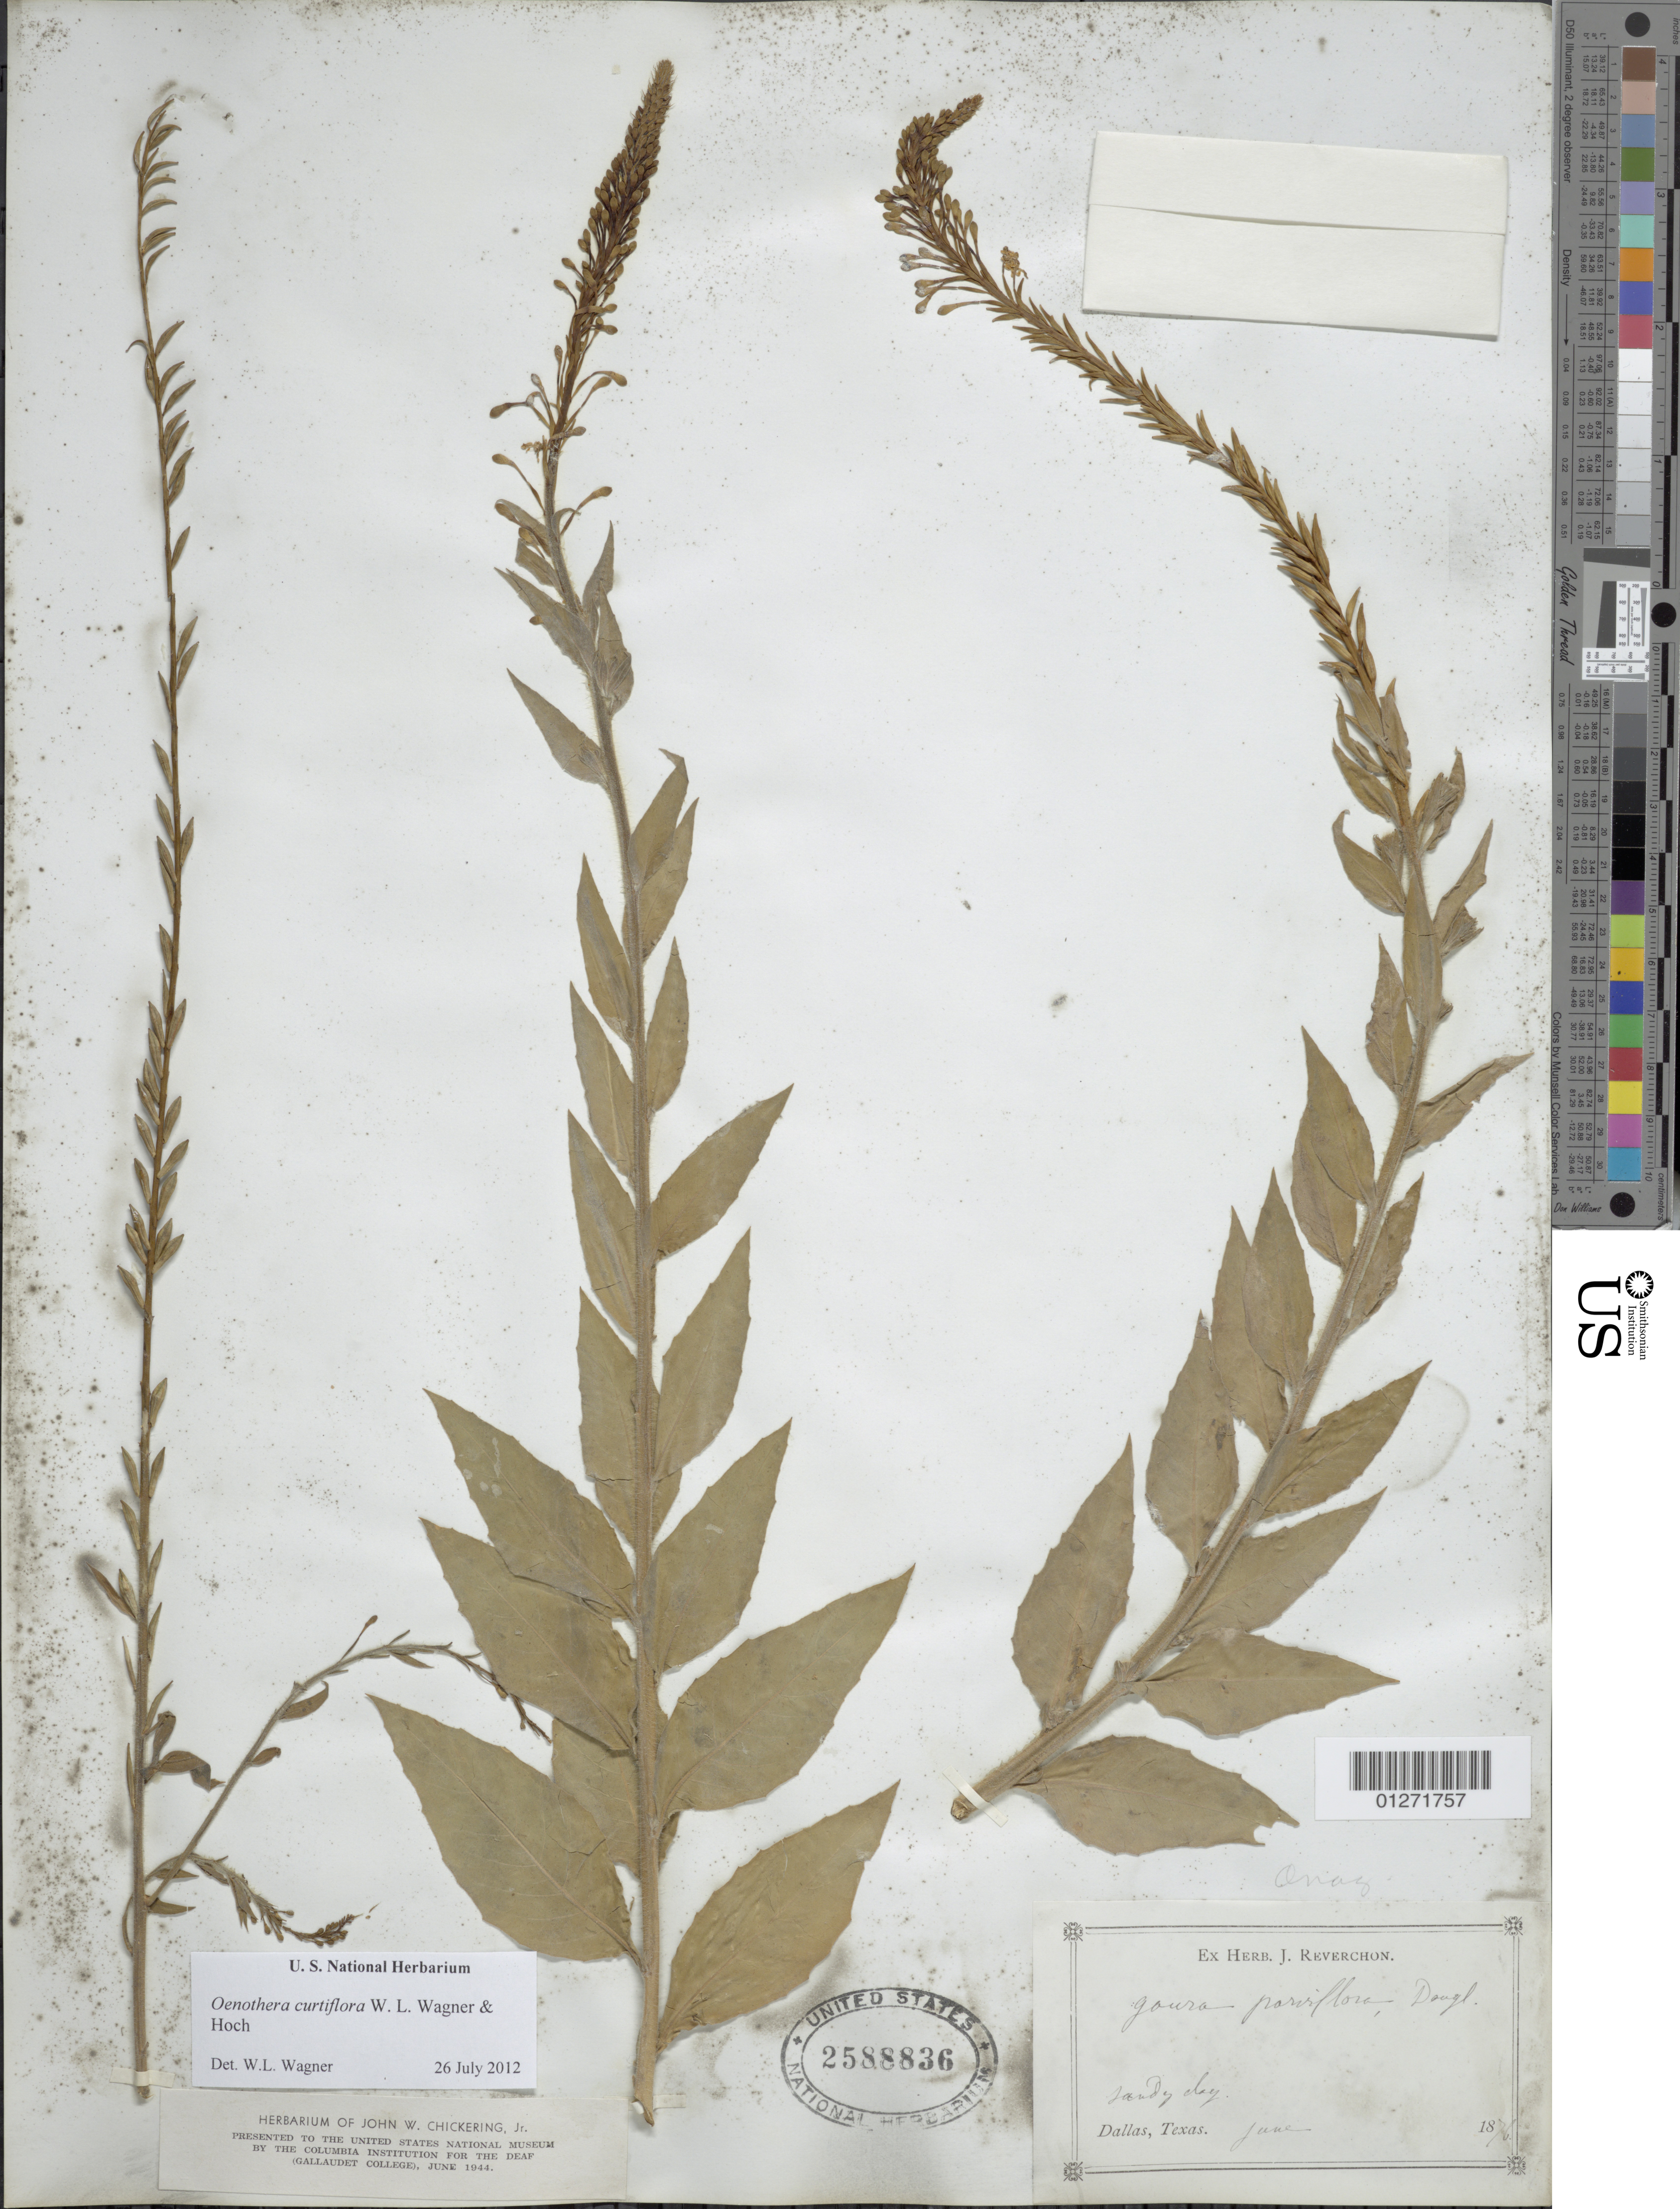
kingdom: Plantae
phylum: Tracheophyta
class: Magnoliopsida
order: Myrtales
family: Onagraceae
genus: Oenothera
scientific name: Oenothera curtiflora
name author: W.L. Wagner & Hoch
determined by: Wagner, W. L., (BOT), Smithsonian Institution - National Museum of Natural History (UNITED STATES)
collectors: J. Reverchon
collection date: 1879-06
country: United States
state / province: Texas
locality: Dallas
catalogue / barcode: US 2588836